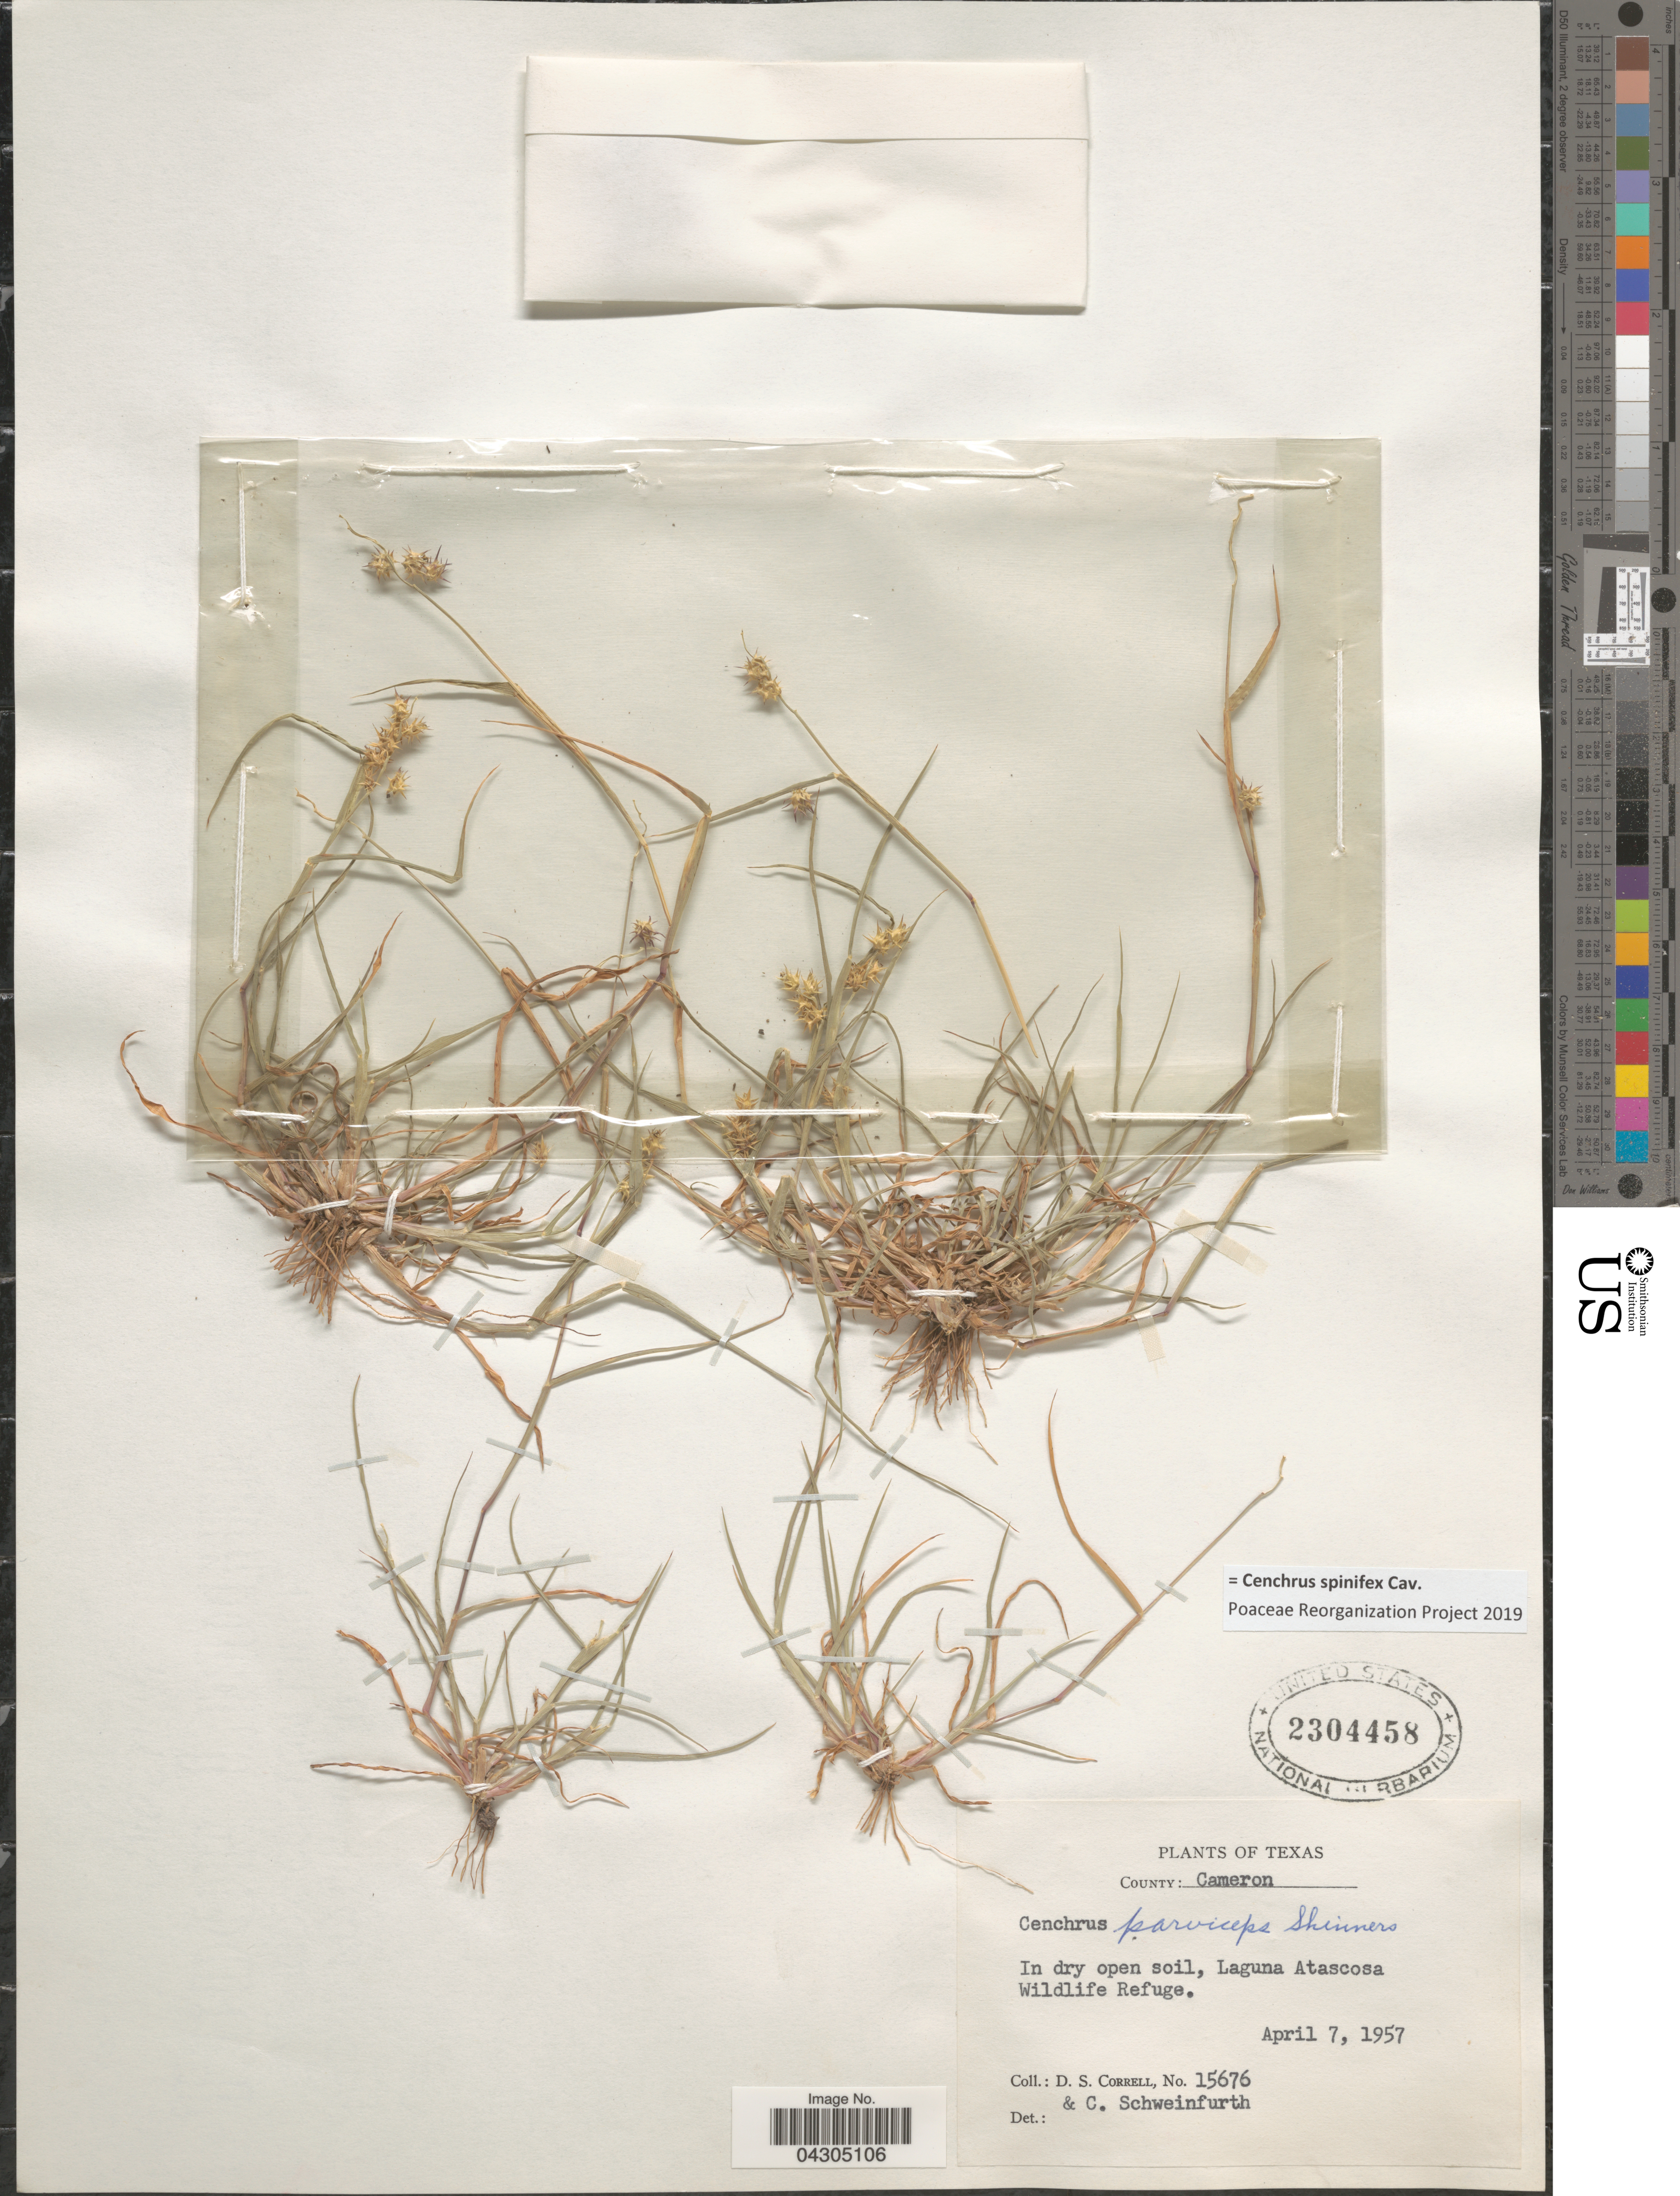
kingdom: Plantae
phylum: Tracheophyta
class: Liliopsida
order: Poales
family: Poaceae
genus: Cenchrus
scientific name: Cenchrus spinifex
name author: Cav.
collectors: D. S. Correll & C. Schweinfurth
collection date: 1957-04-07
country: United States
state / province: Texas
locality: County: Cameron. In dry open soil, Laguna Atascosa Wildlife Refuge.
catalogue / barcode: US 2304458